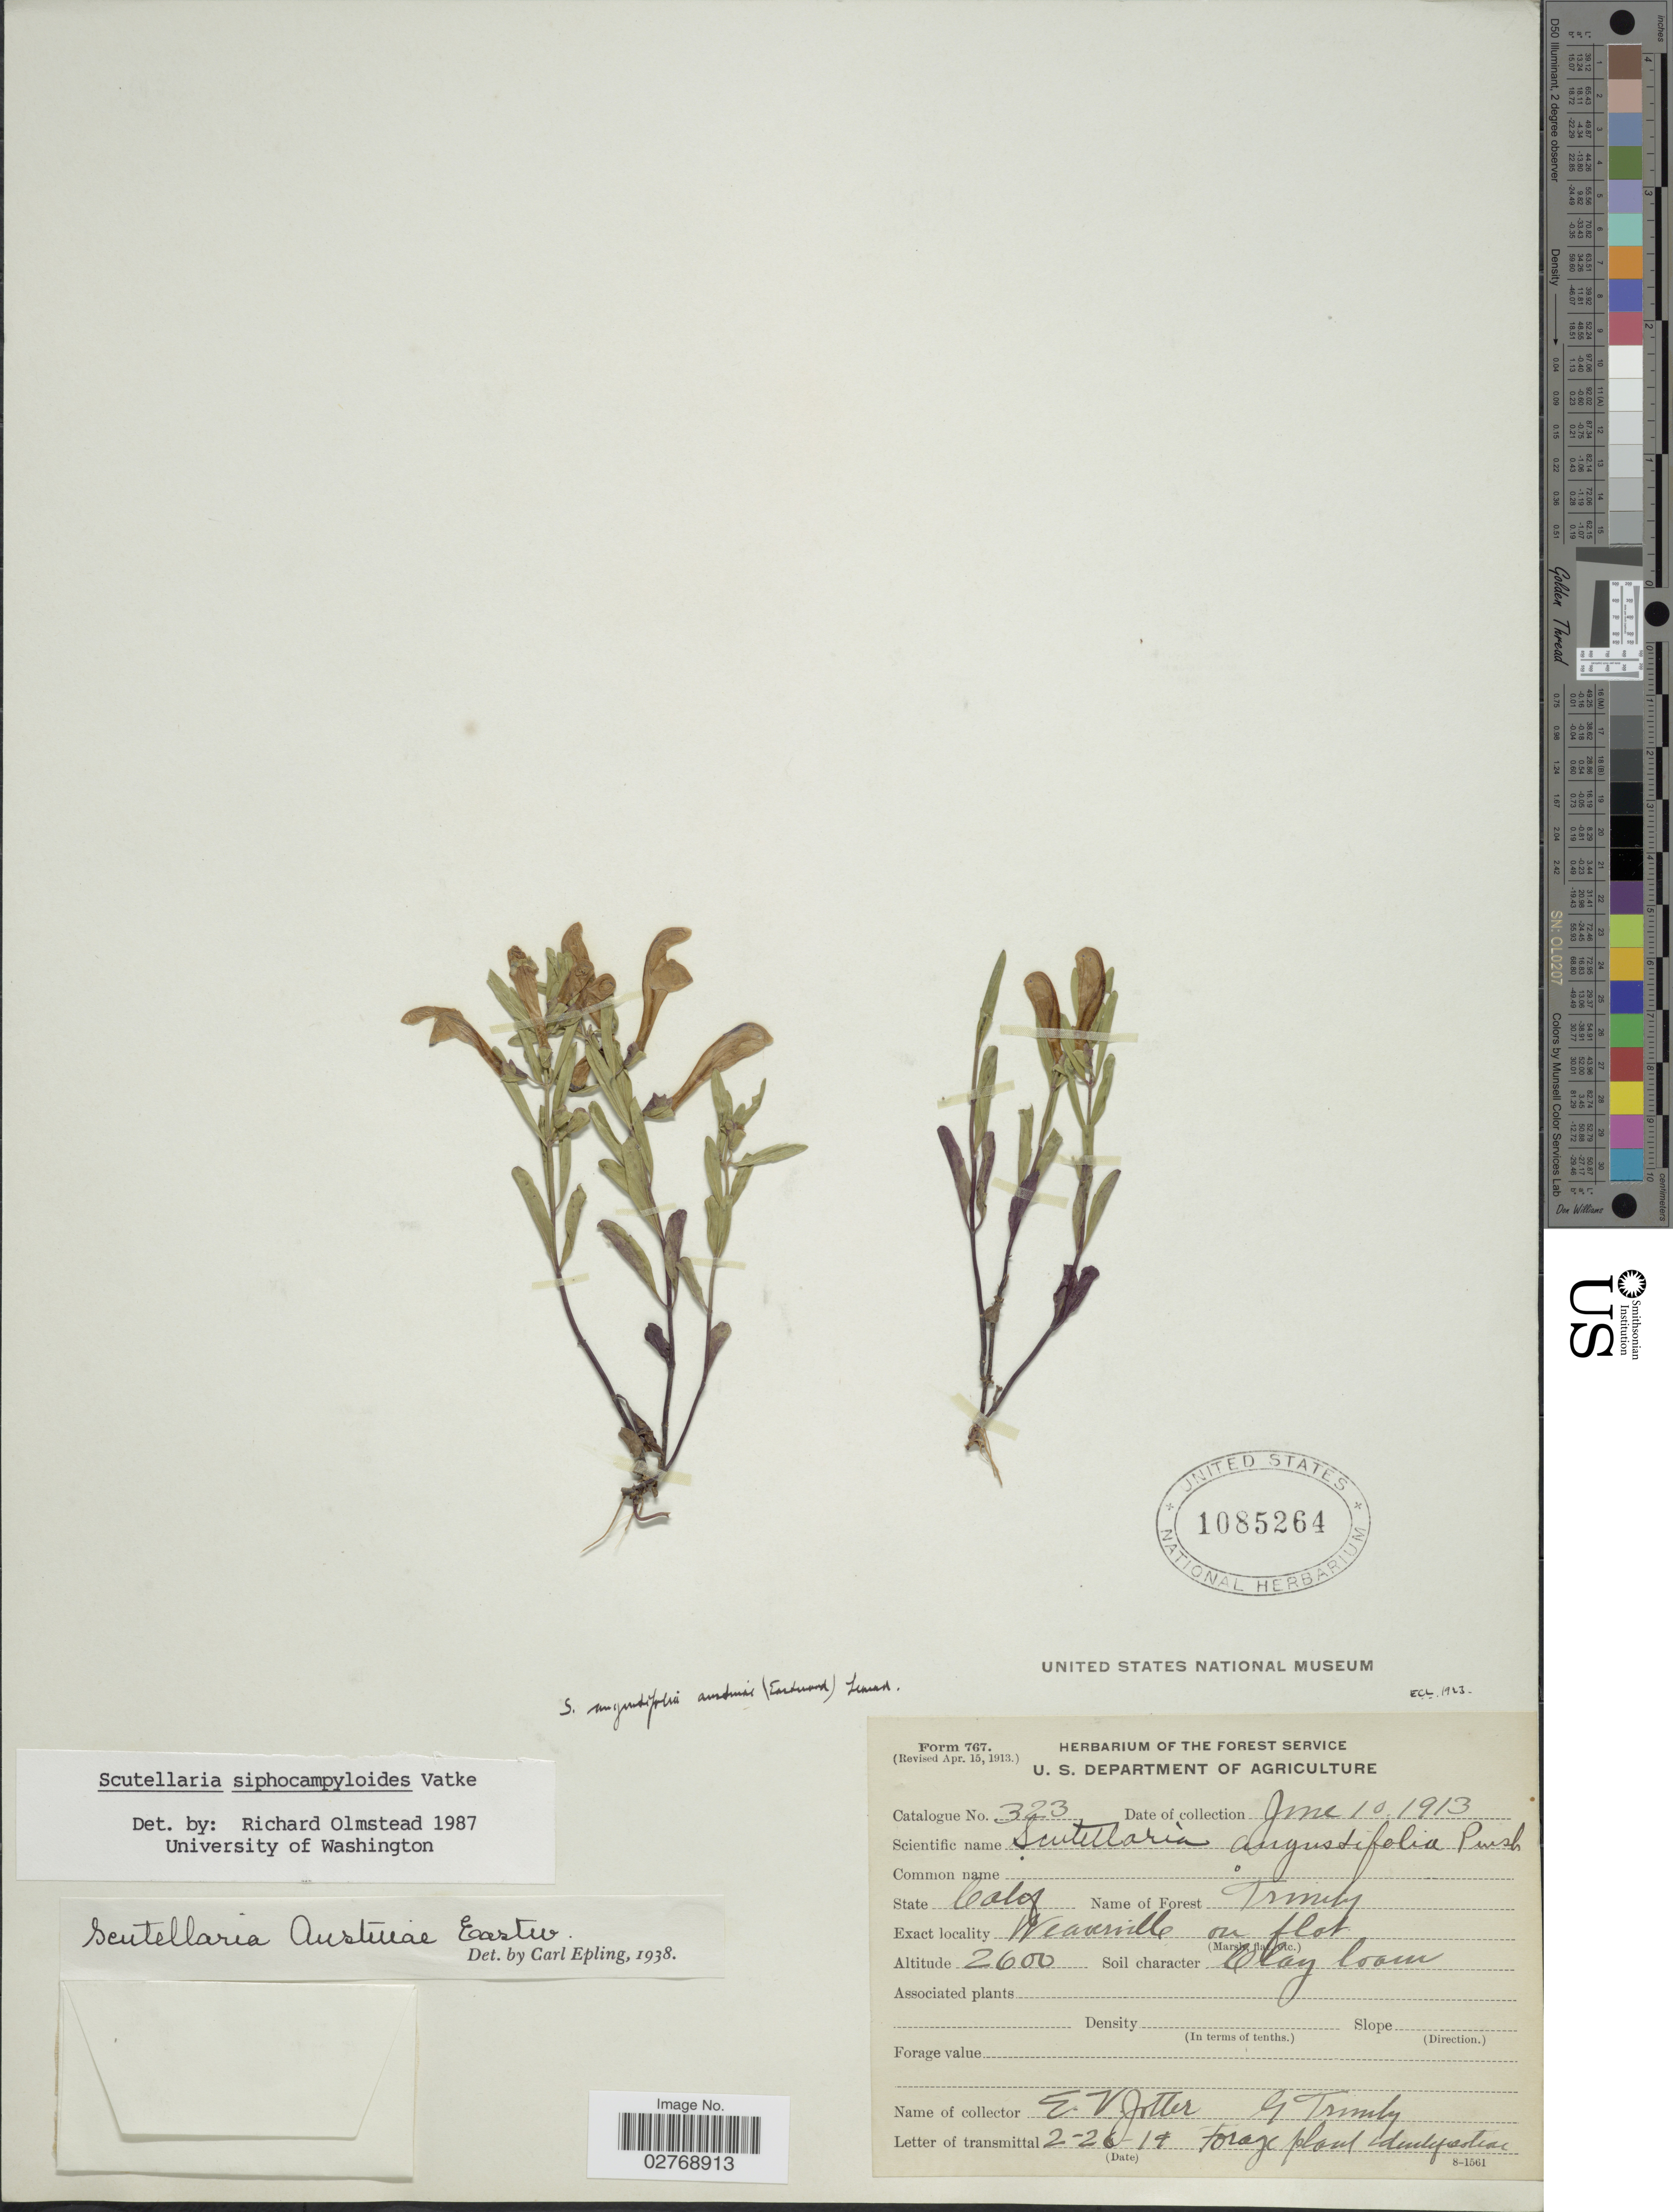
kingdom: Plantae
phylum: Tracheophyta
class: Magnoliopsida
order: Lamiales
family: Lamiaceae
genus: Scutellaria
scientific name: Scutellaria siphocampyloides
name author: Vatke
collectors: E. Jotter & Trinity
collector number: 323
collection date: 1913-06-10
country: United States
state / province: California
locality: Weaverville on flat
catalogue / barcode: US 1085264